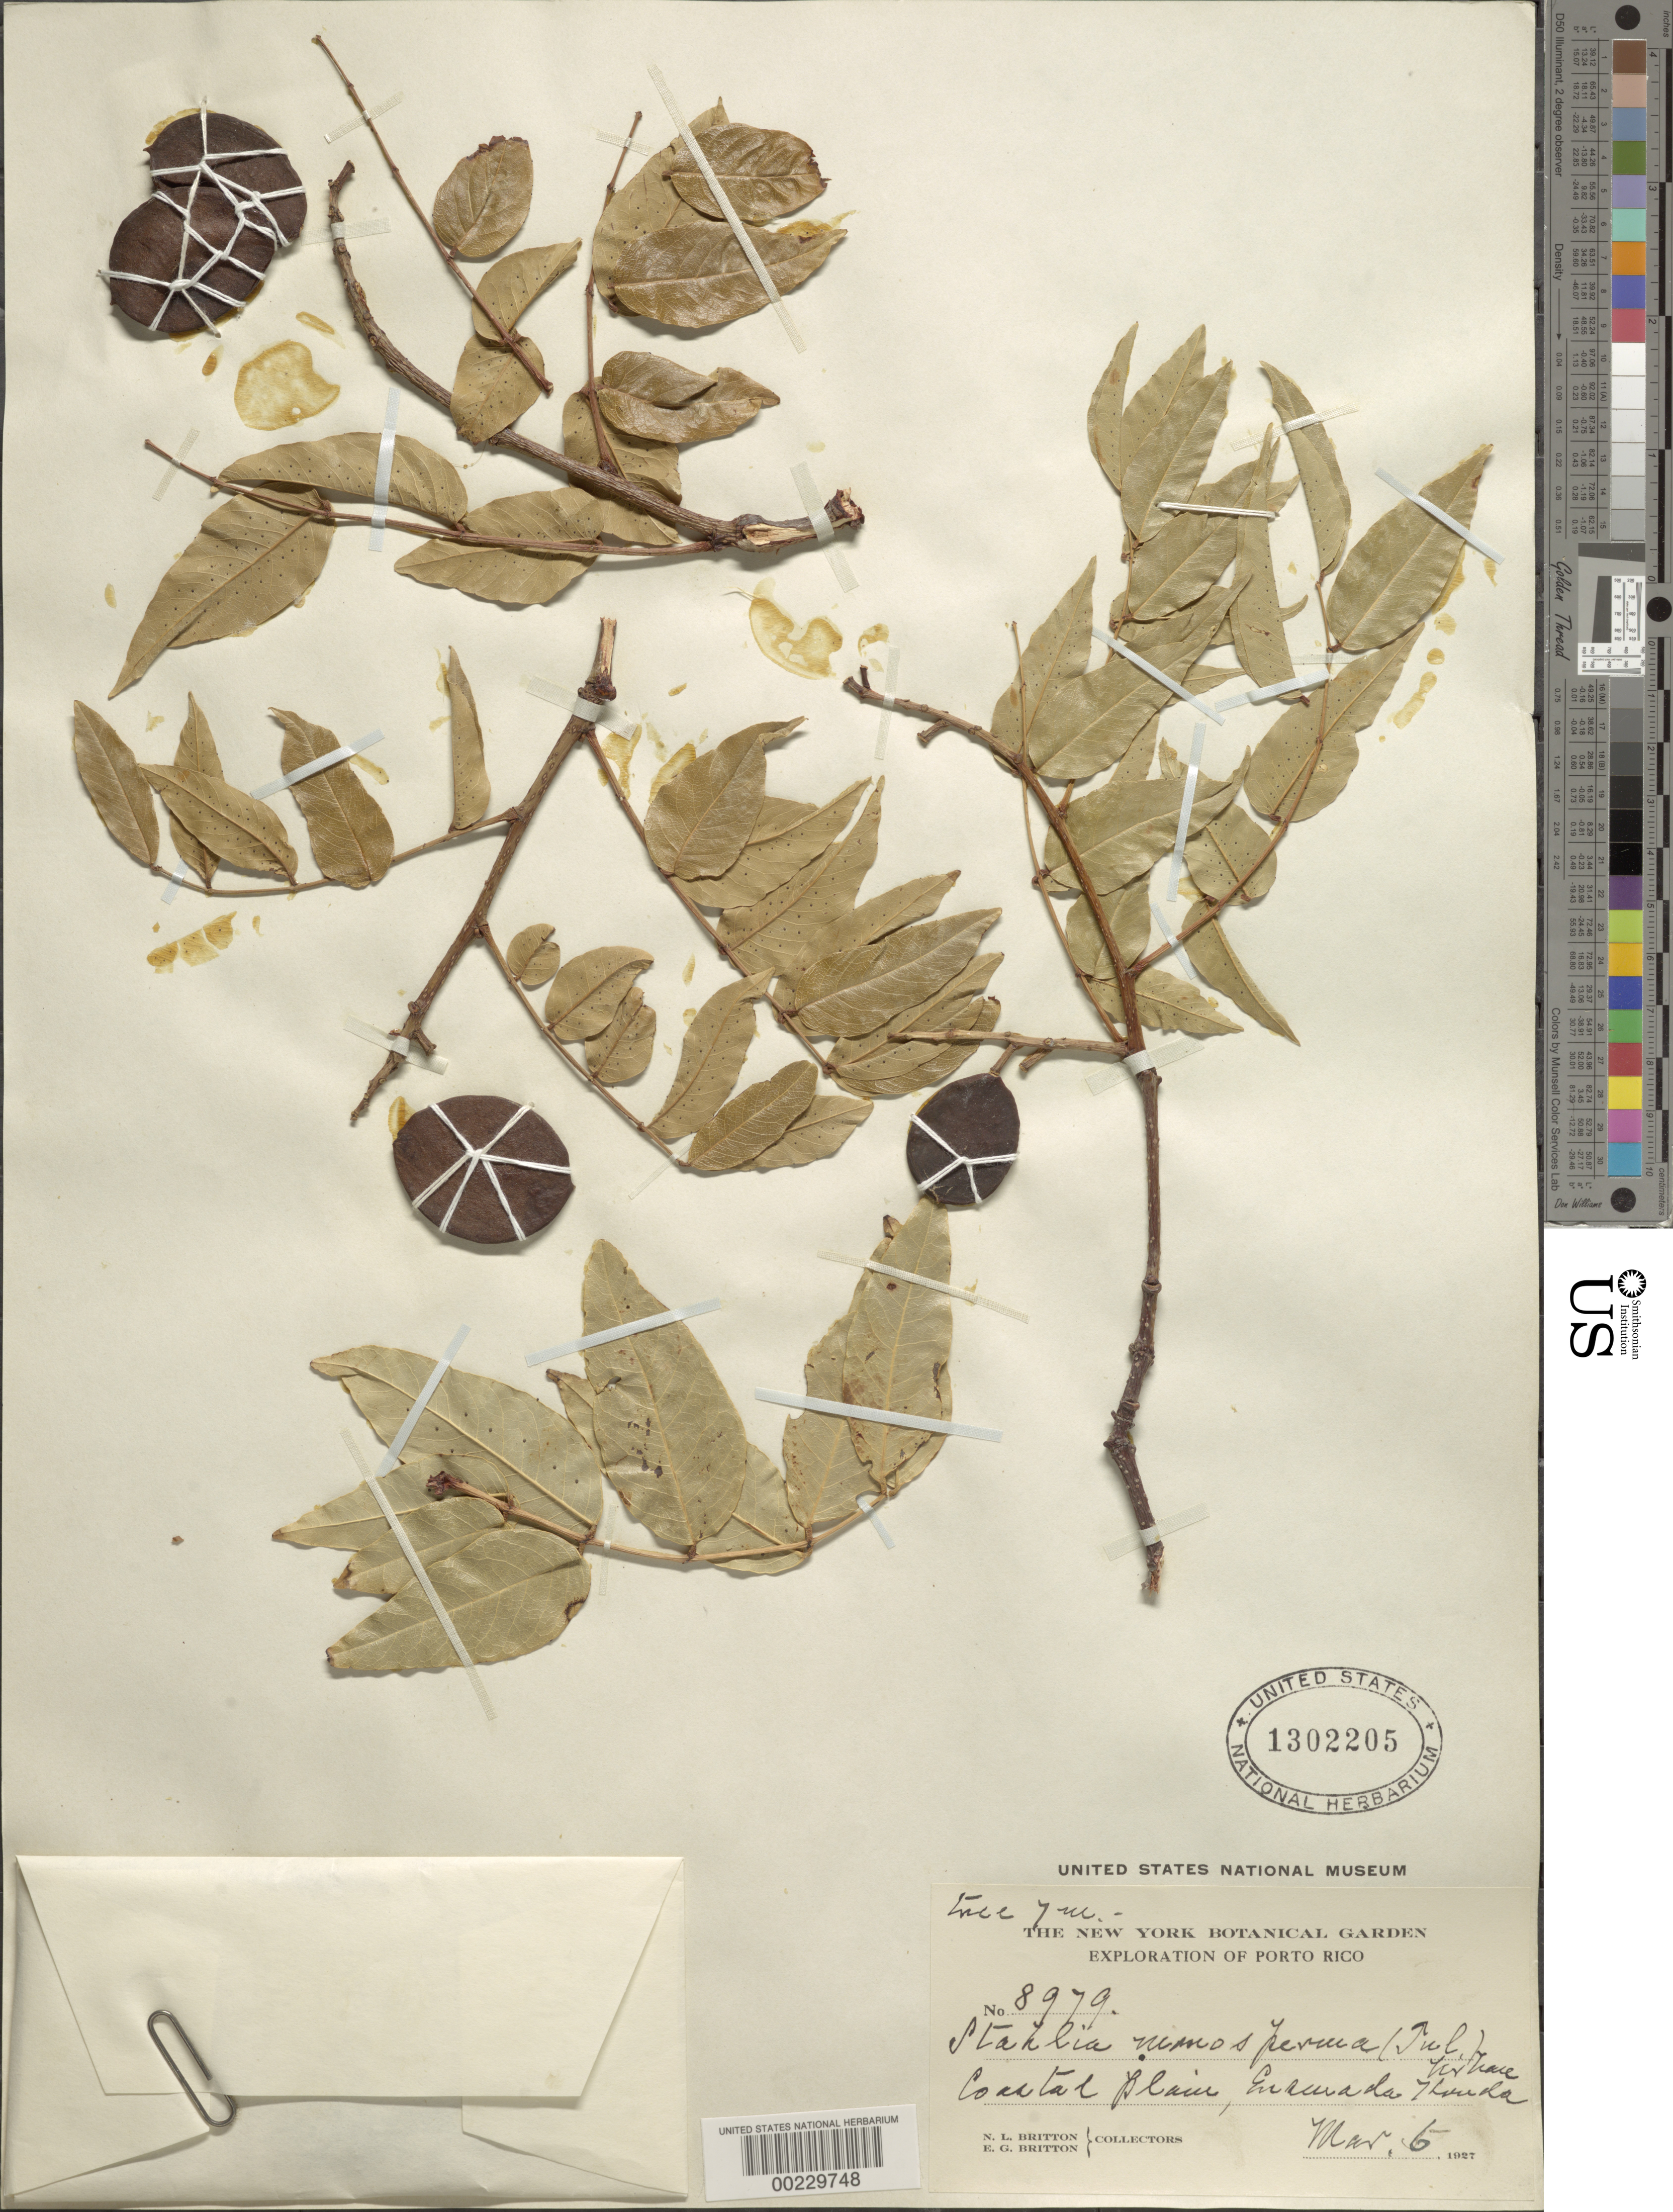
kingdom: Plantae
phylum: Tracheophyta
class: Magnoliopsida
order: Fabales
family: Fabaceae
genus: Libidibia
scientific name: Libidibia monosperma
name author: (Tul.) Gagnon & G.P. Lewis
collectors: N. Britton & E. G. Britton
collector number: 8979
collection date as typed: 06 Mar 1927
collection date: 1927-03-06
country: Puerto Rico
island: Greater Antilles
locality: Ensenada honda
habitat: Coastal plain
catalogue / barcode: US 1302205